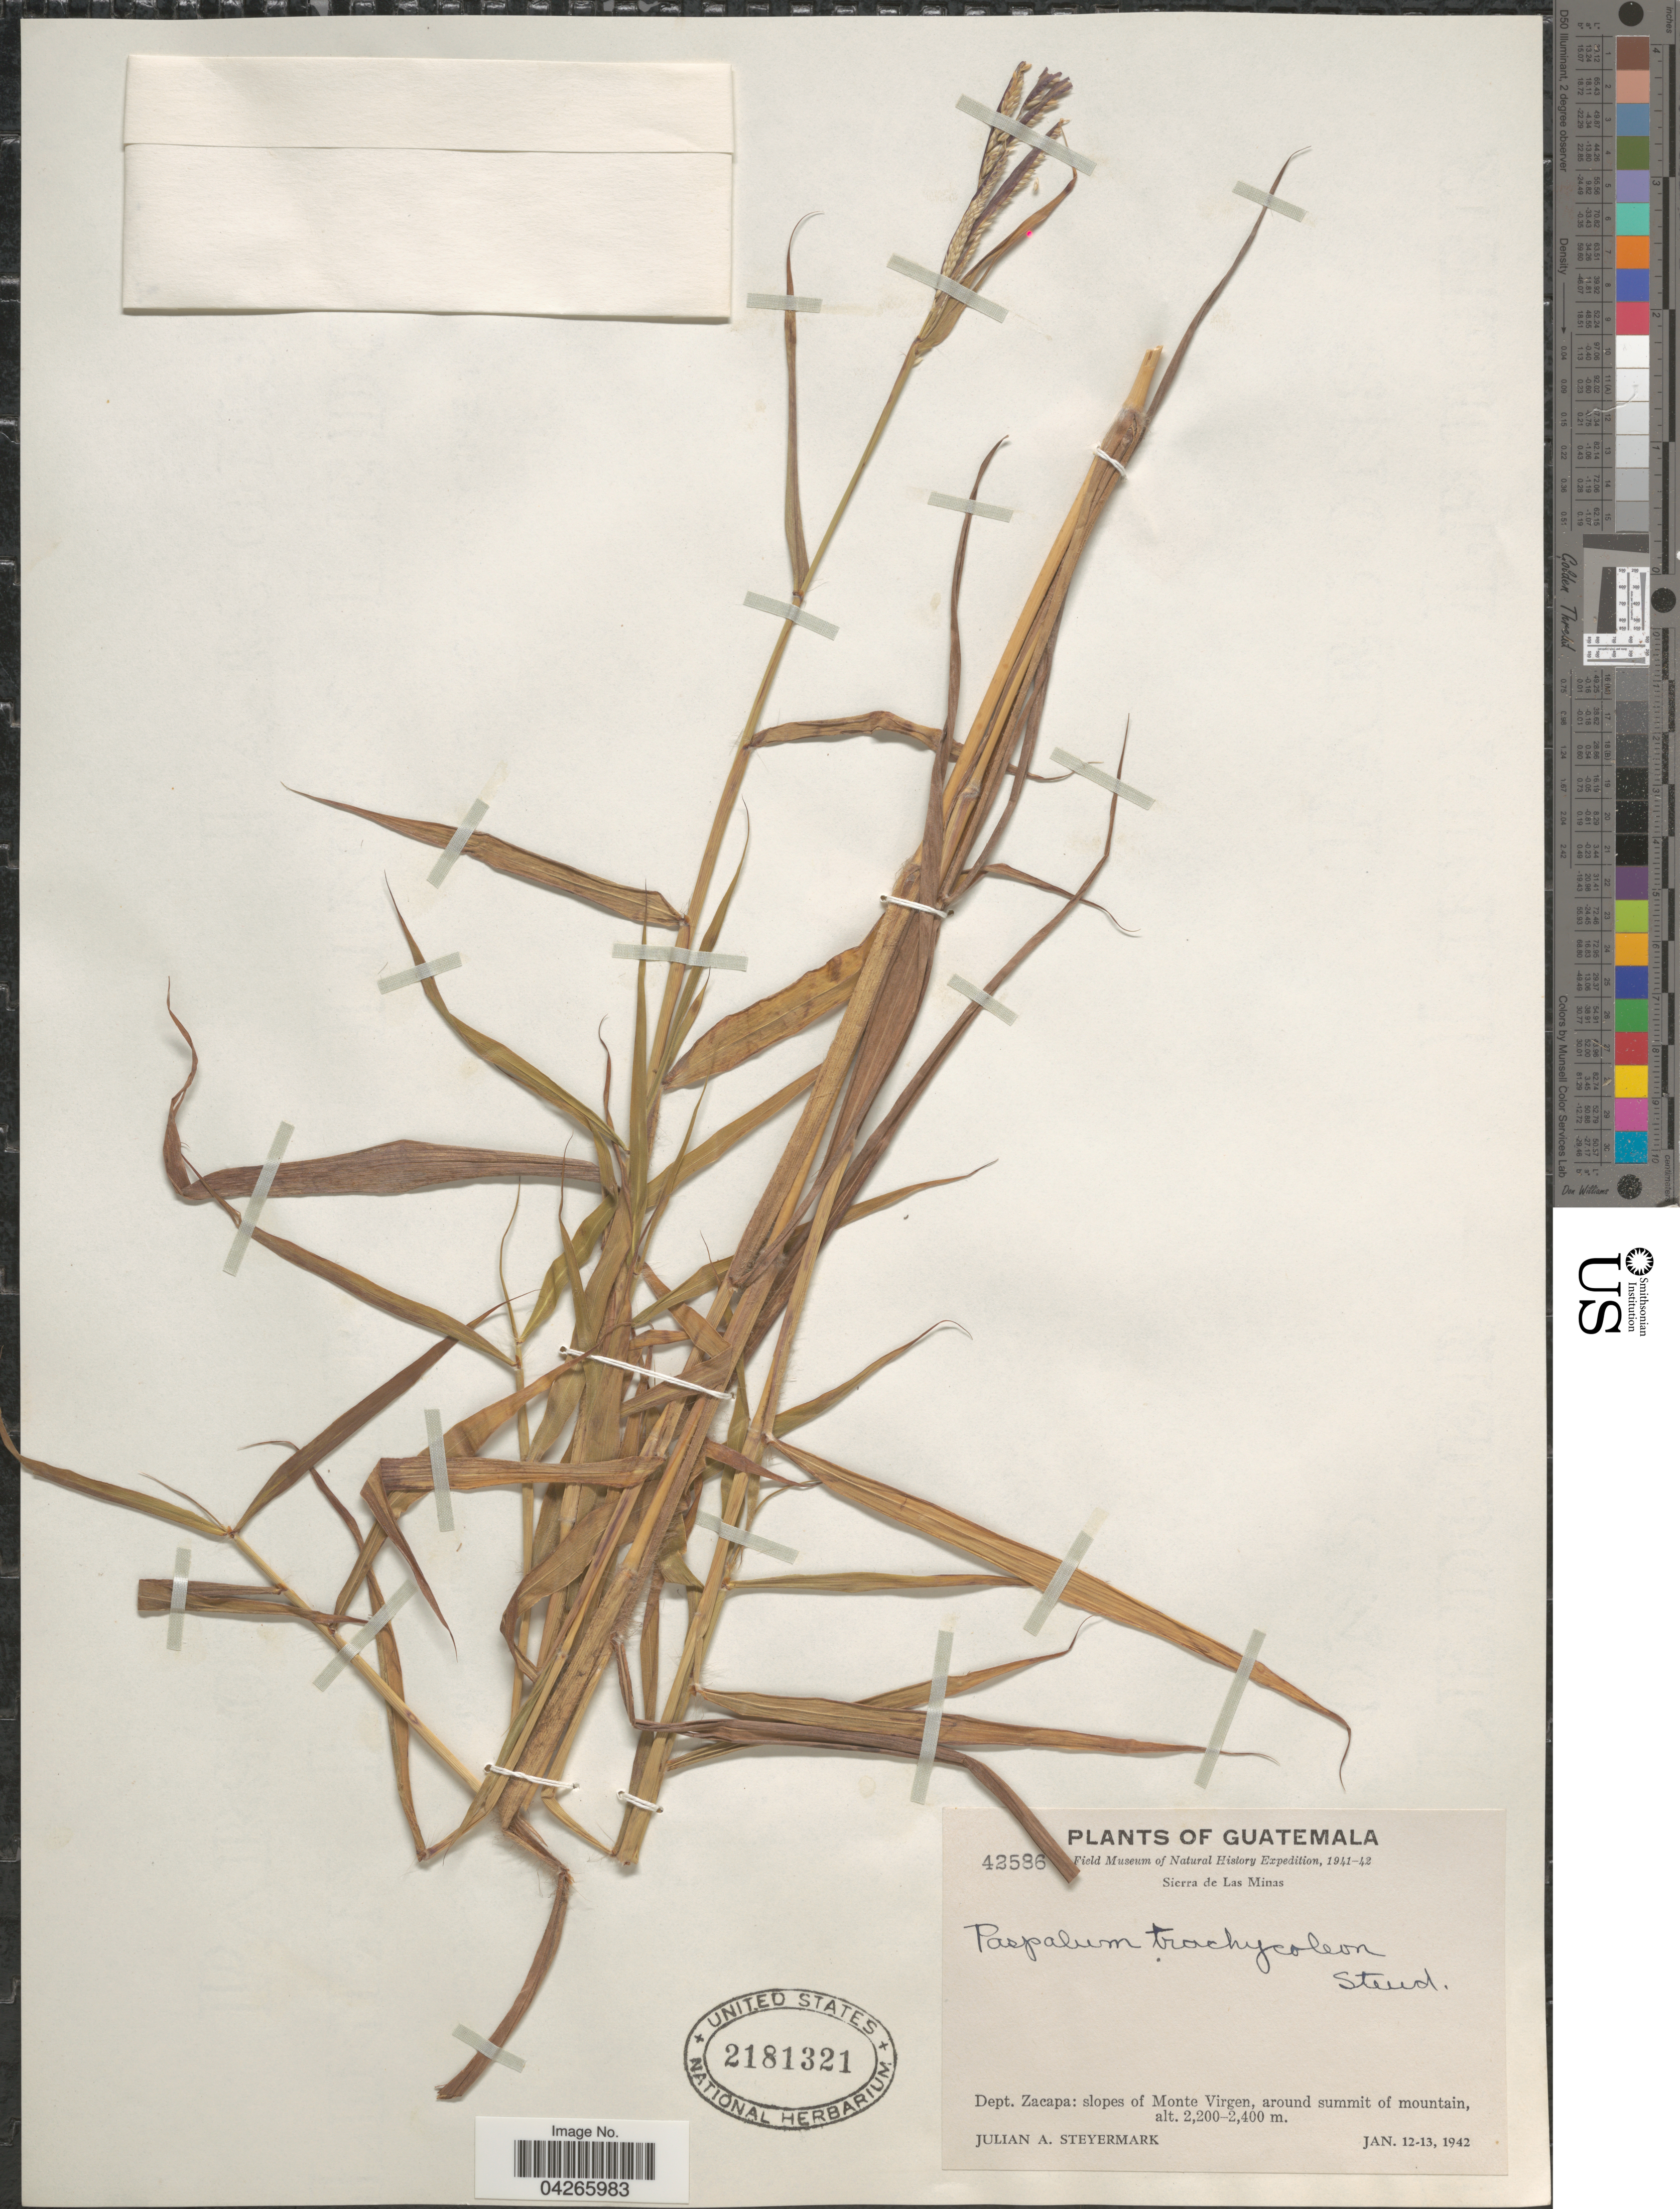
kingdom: Plantae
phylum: Tracheophyta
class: Liliopsida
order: Poales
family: Poaceae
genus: Paspalum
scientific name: Paspalum trachycoleon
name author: Steud.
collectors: J. Steyermark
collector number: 42586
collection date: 1942-01-12/1942-01-13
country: Guatemala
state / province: Zacapa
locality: Field Museum of Natural History Expedition, 1941-42. Sierra de Las Mesas. Dept. Zacapa: slopes of Monte Virgen, around summit of mountain.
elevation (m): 2200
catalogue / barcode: US 2181321